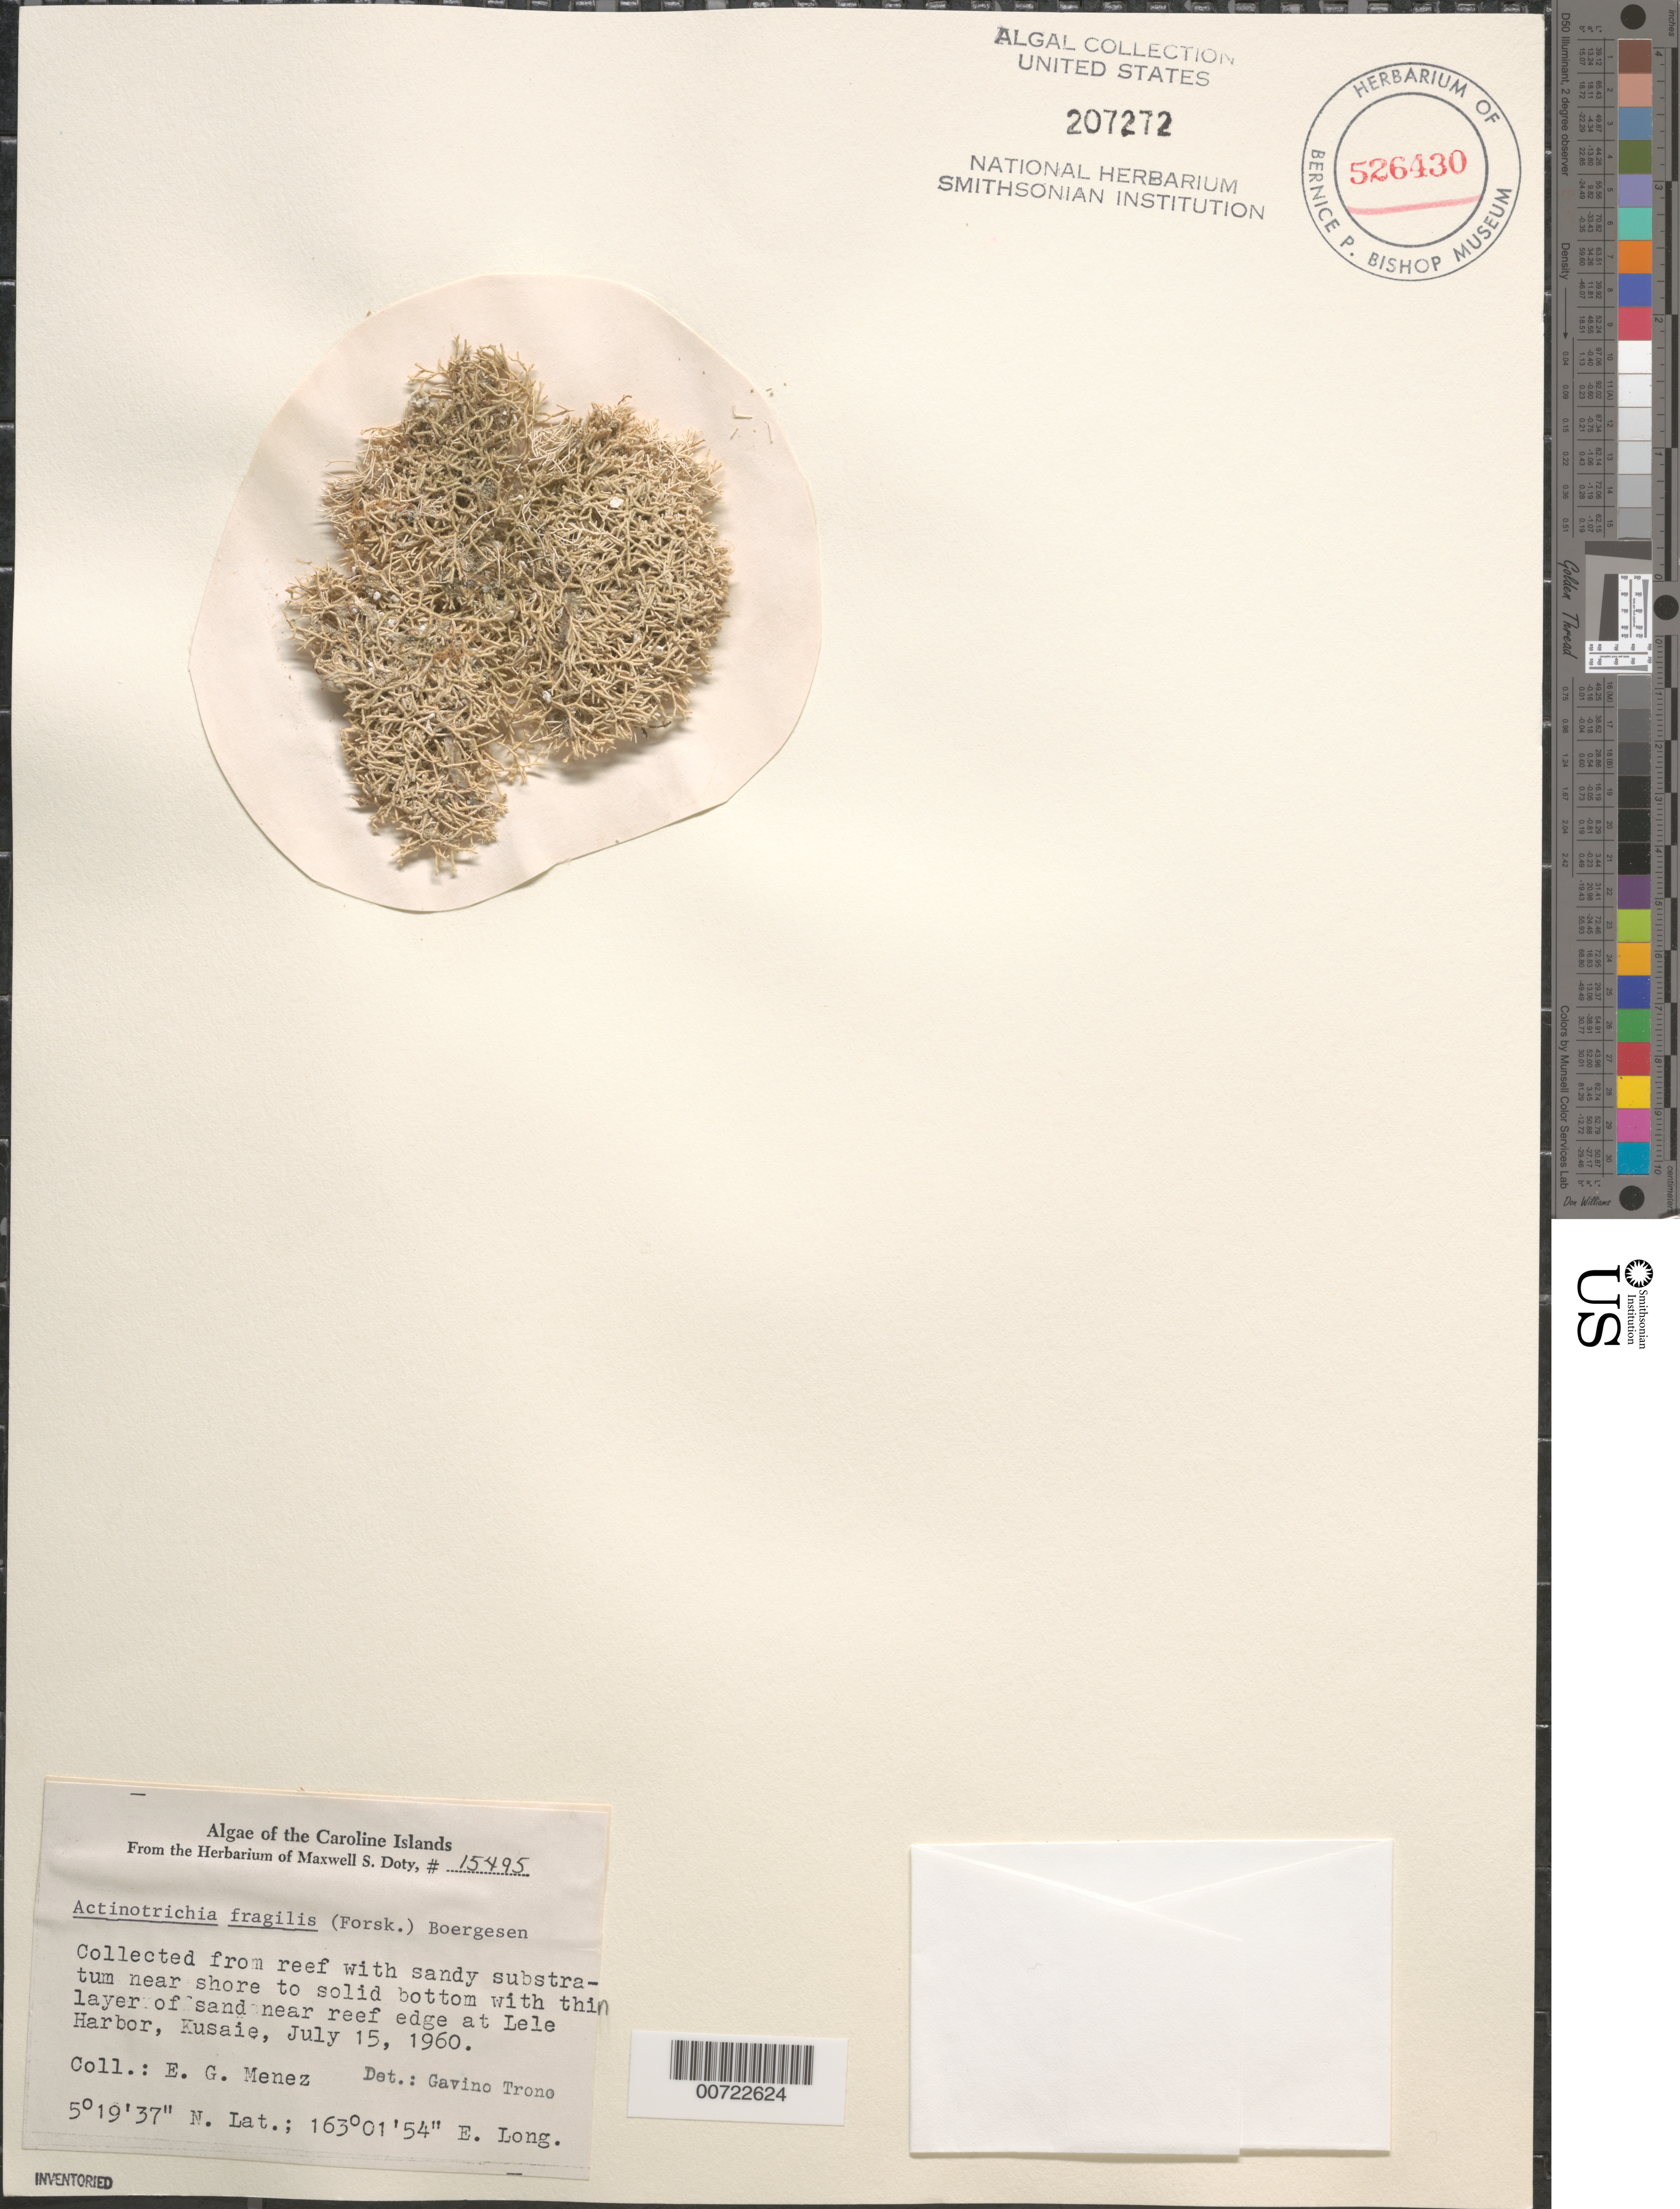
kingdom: Plantae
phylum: Rhodophyta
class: Florideophyceae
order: Nemaliales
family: Galaxauraceae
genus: Actinotrichia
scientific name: Actinotrichia fragilis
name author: (Forssk.) Børgesen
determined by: Trono, Gavino C., Jr.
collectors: Meñez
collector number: MSD 15495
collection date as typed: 15 Jun 1960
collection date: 1960-06-15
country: Micronesia, Federated States of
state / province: Kosrae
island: Kosrae [Kusaie]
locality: Lele Harbor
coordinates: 5 19' 37" N. Lat., 163 01' 54" E. Long.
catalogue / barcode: US 207272